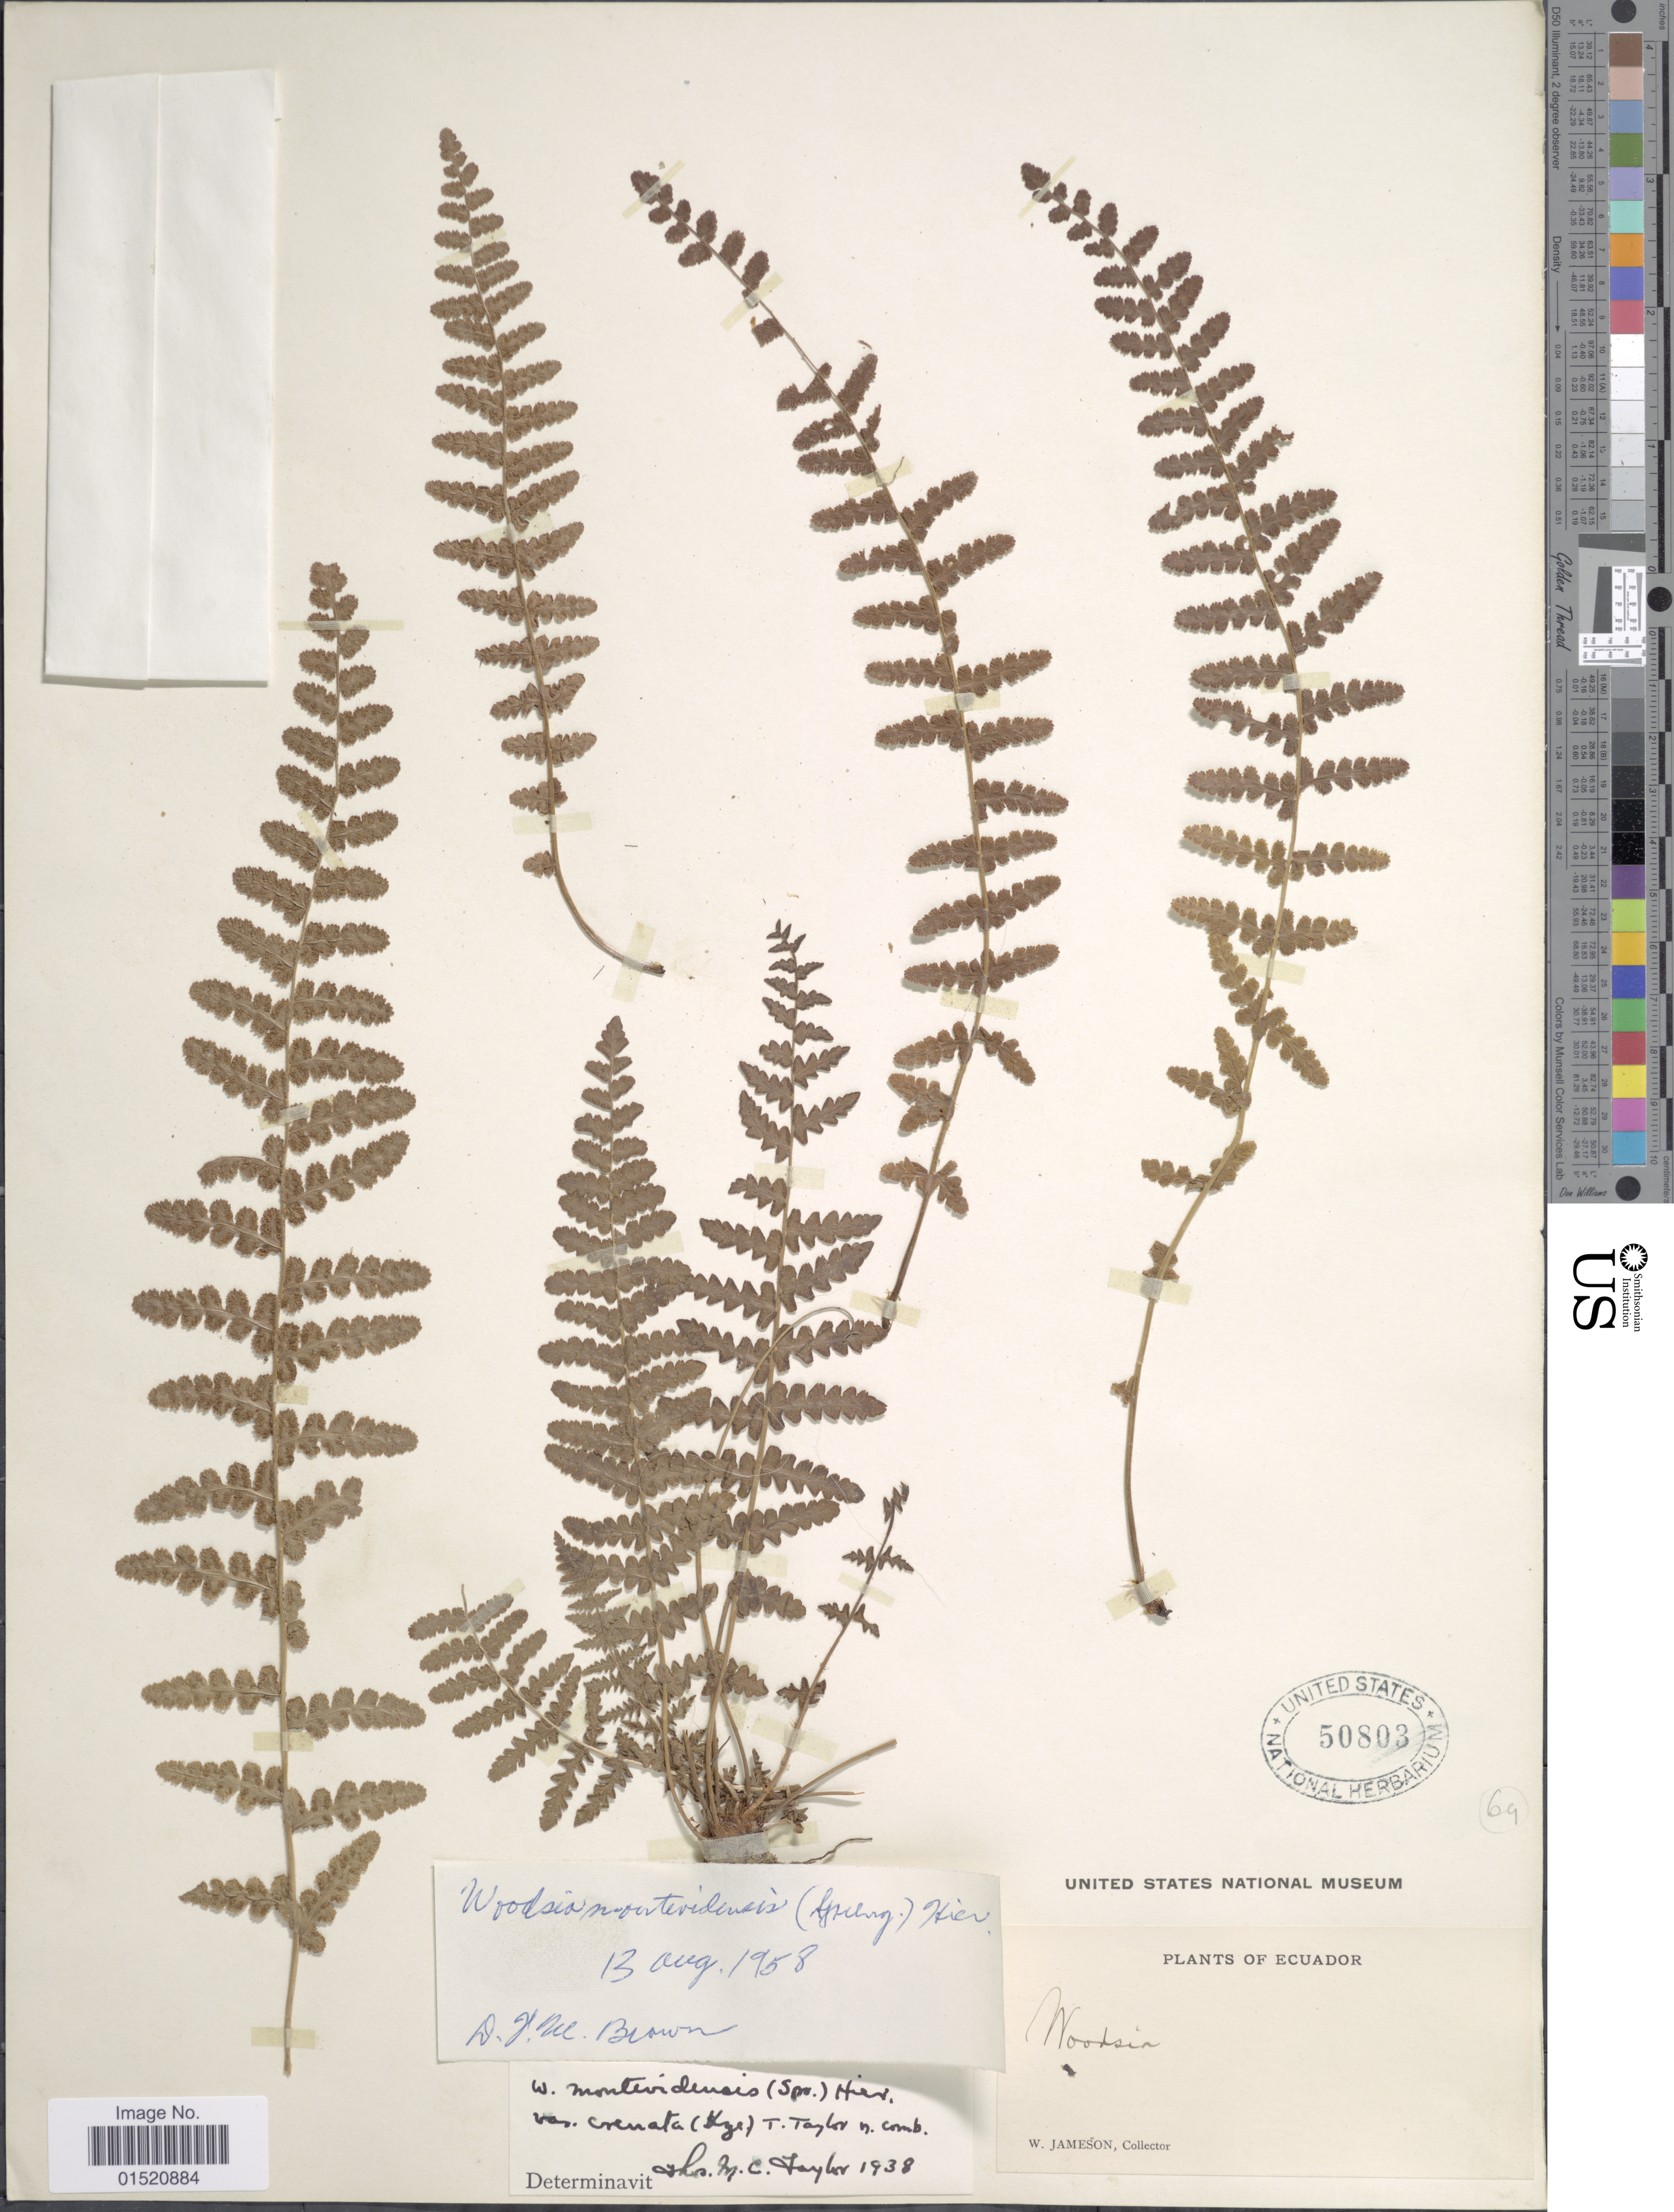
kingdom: Plantae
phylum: Tracheophyta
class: Polypodiopsida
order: Polypodiales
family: Woodsiaceae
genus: Woodsia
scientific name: Woodsia montevidensis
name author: (Spreng.) Hieron.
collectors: W. Jameson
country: Ecuador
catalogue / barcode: US 50803